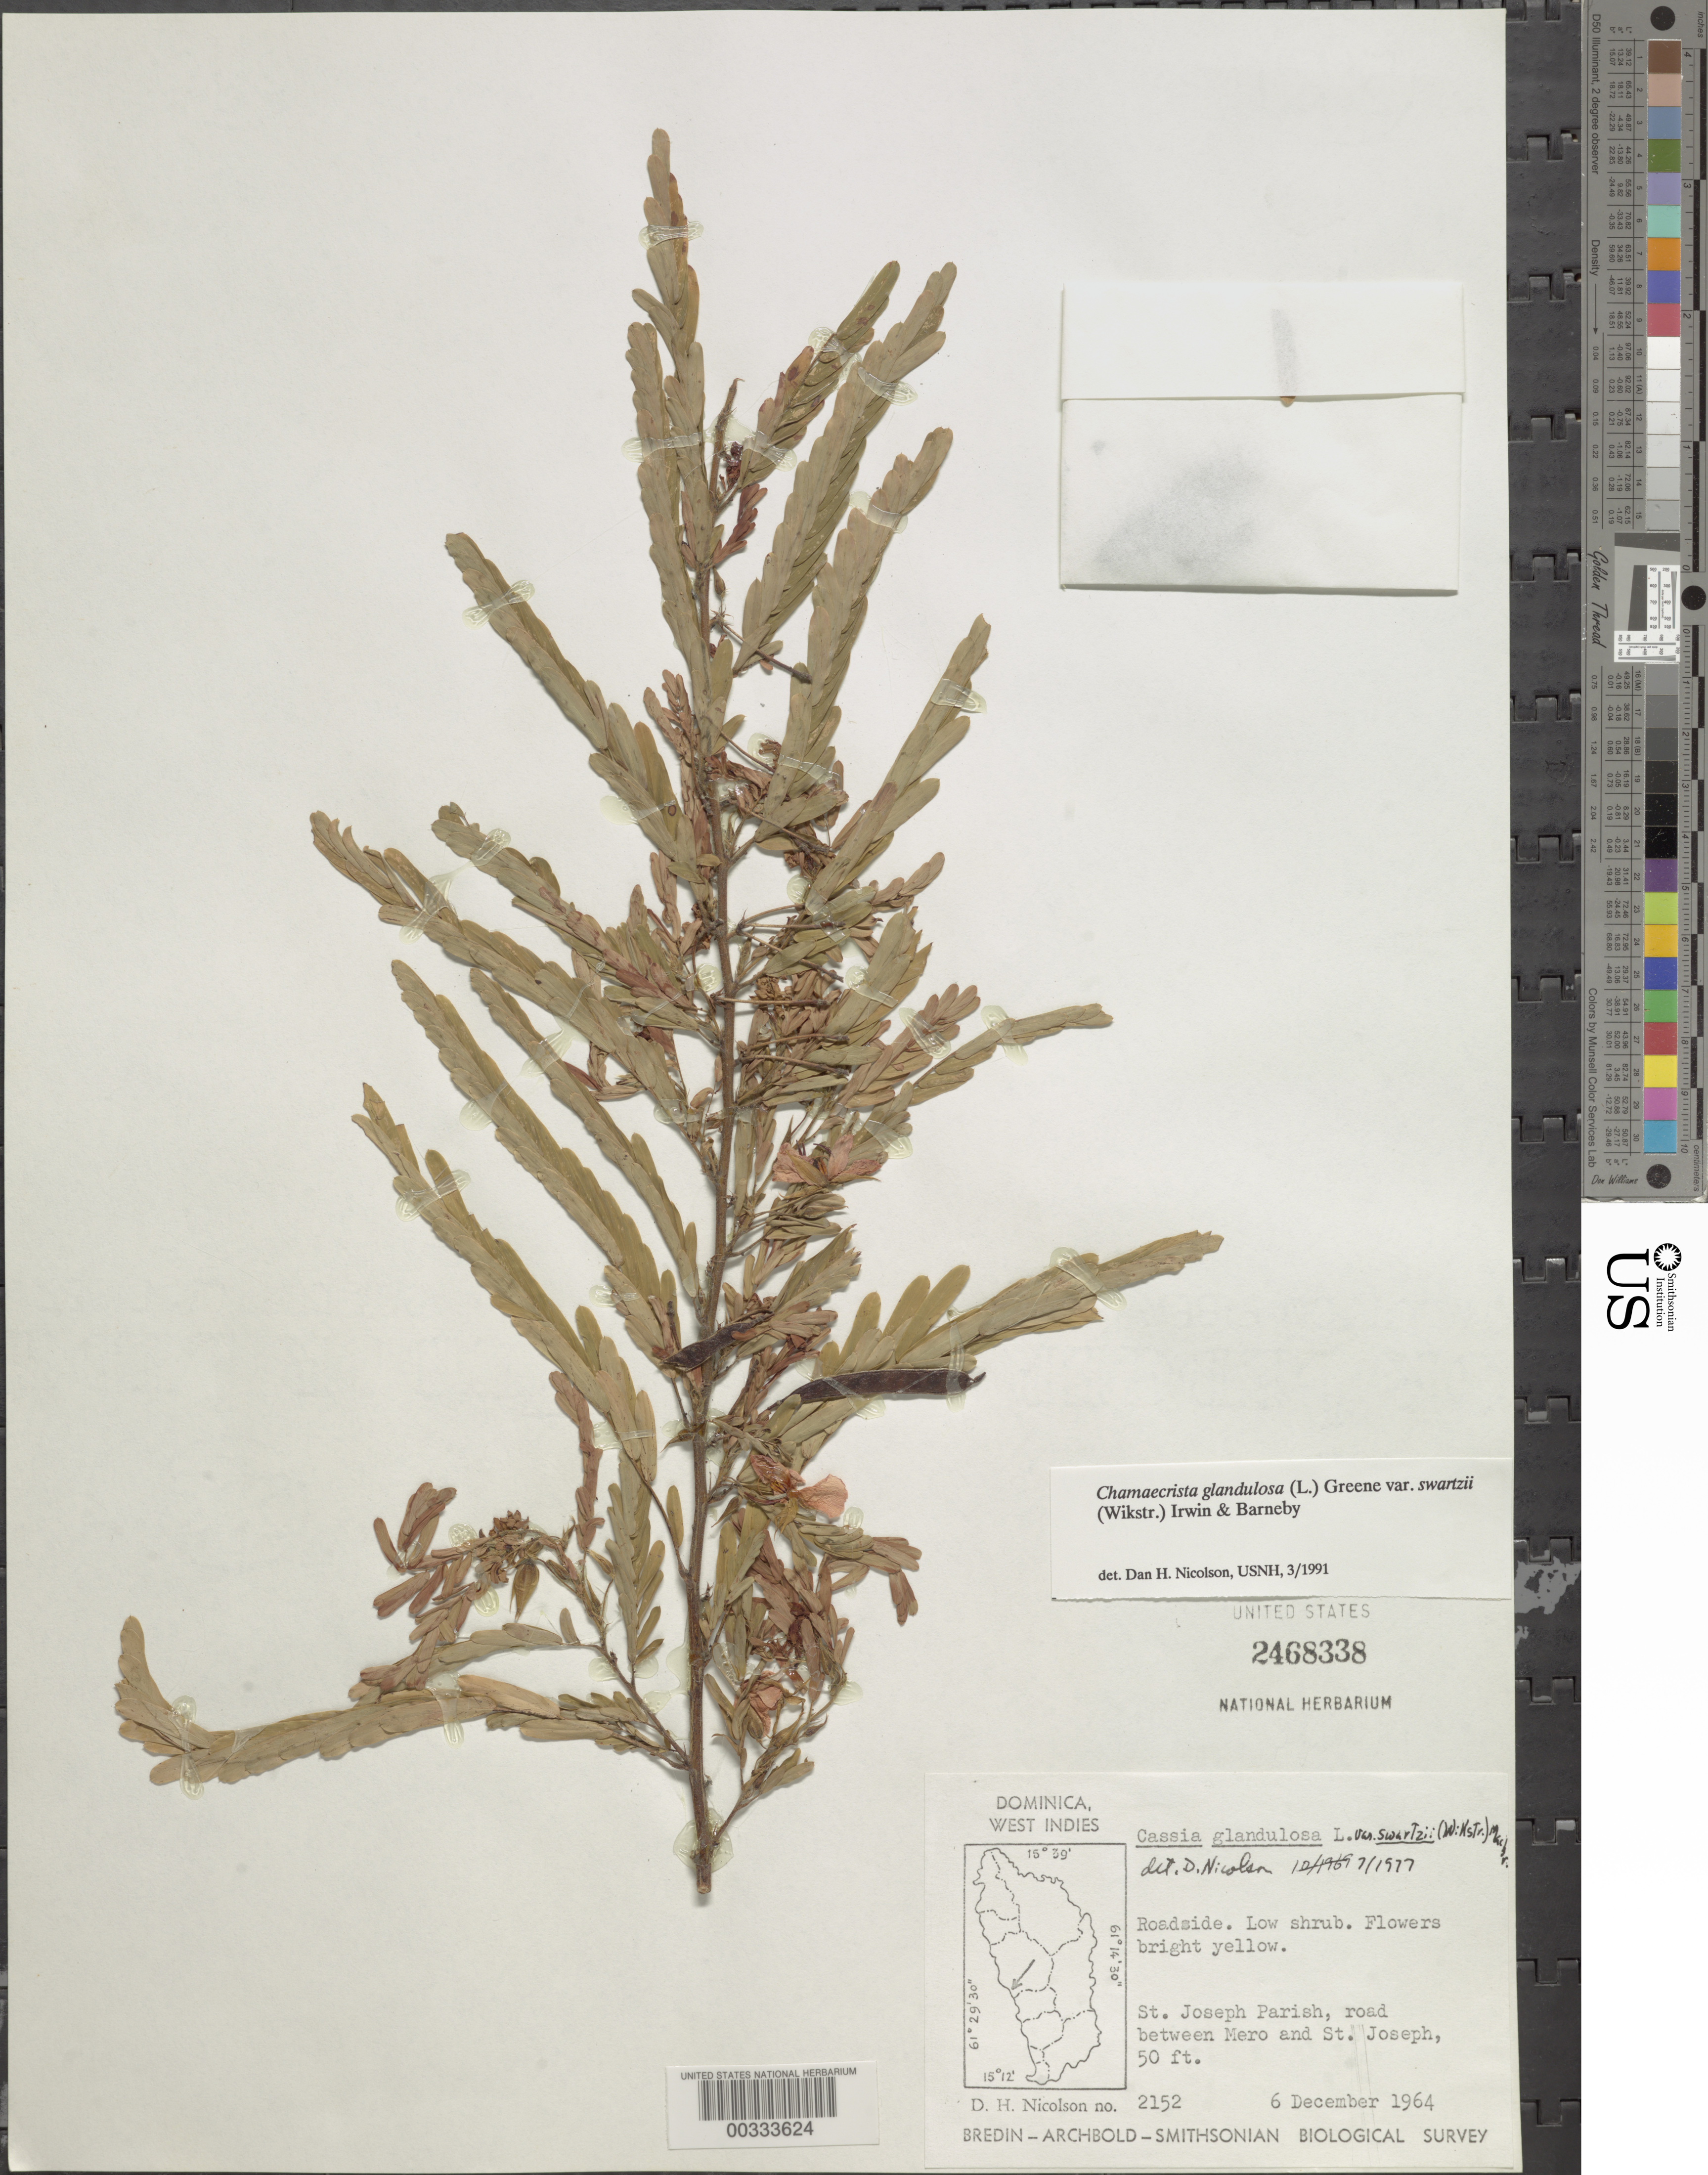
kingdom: Plantae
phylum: Tracheophyta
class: Magnoliopsida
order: Fabales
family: Fabaceae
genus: Chamaecrista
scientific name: Chamaecrista glandulosa var. swartzii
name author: (Wikstr.) H.S. Irwin & Barneby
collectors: D. H. Nicolson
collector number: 2152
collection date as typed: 06 Dec 1964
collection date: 1964-12-06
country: Dominica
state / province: St. Joseph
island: Dominica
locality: Road between mero and st. joseph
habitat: Roadside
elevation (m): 15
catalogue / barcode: US 2468338